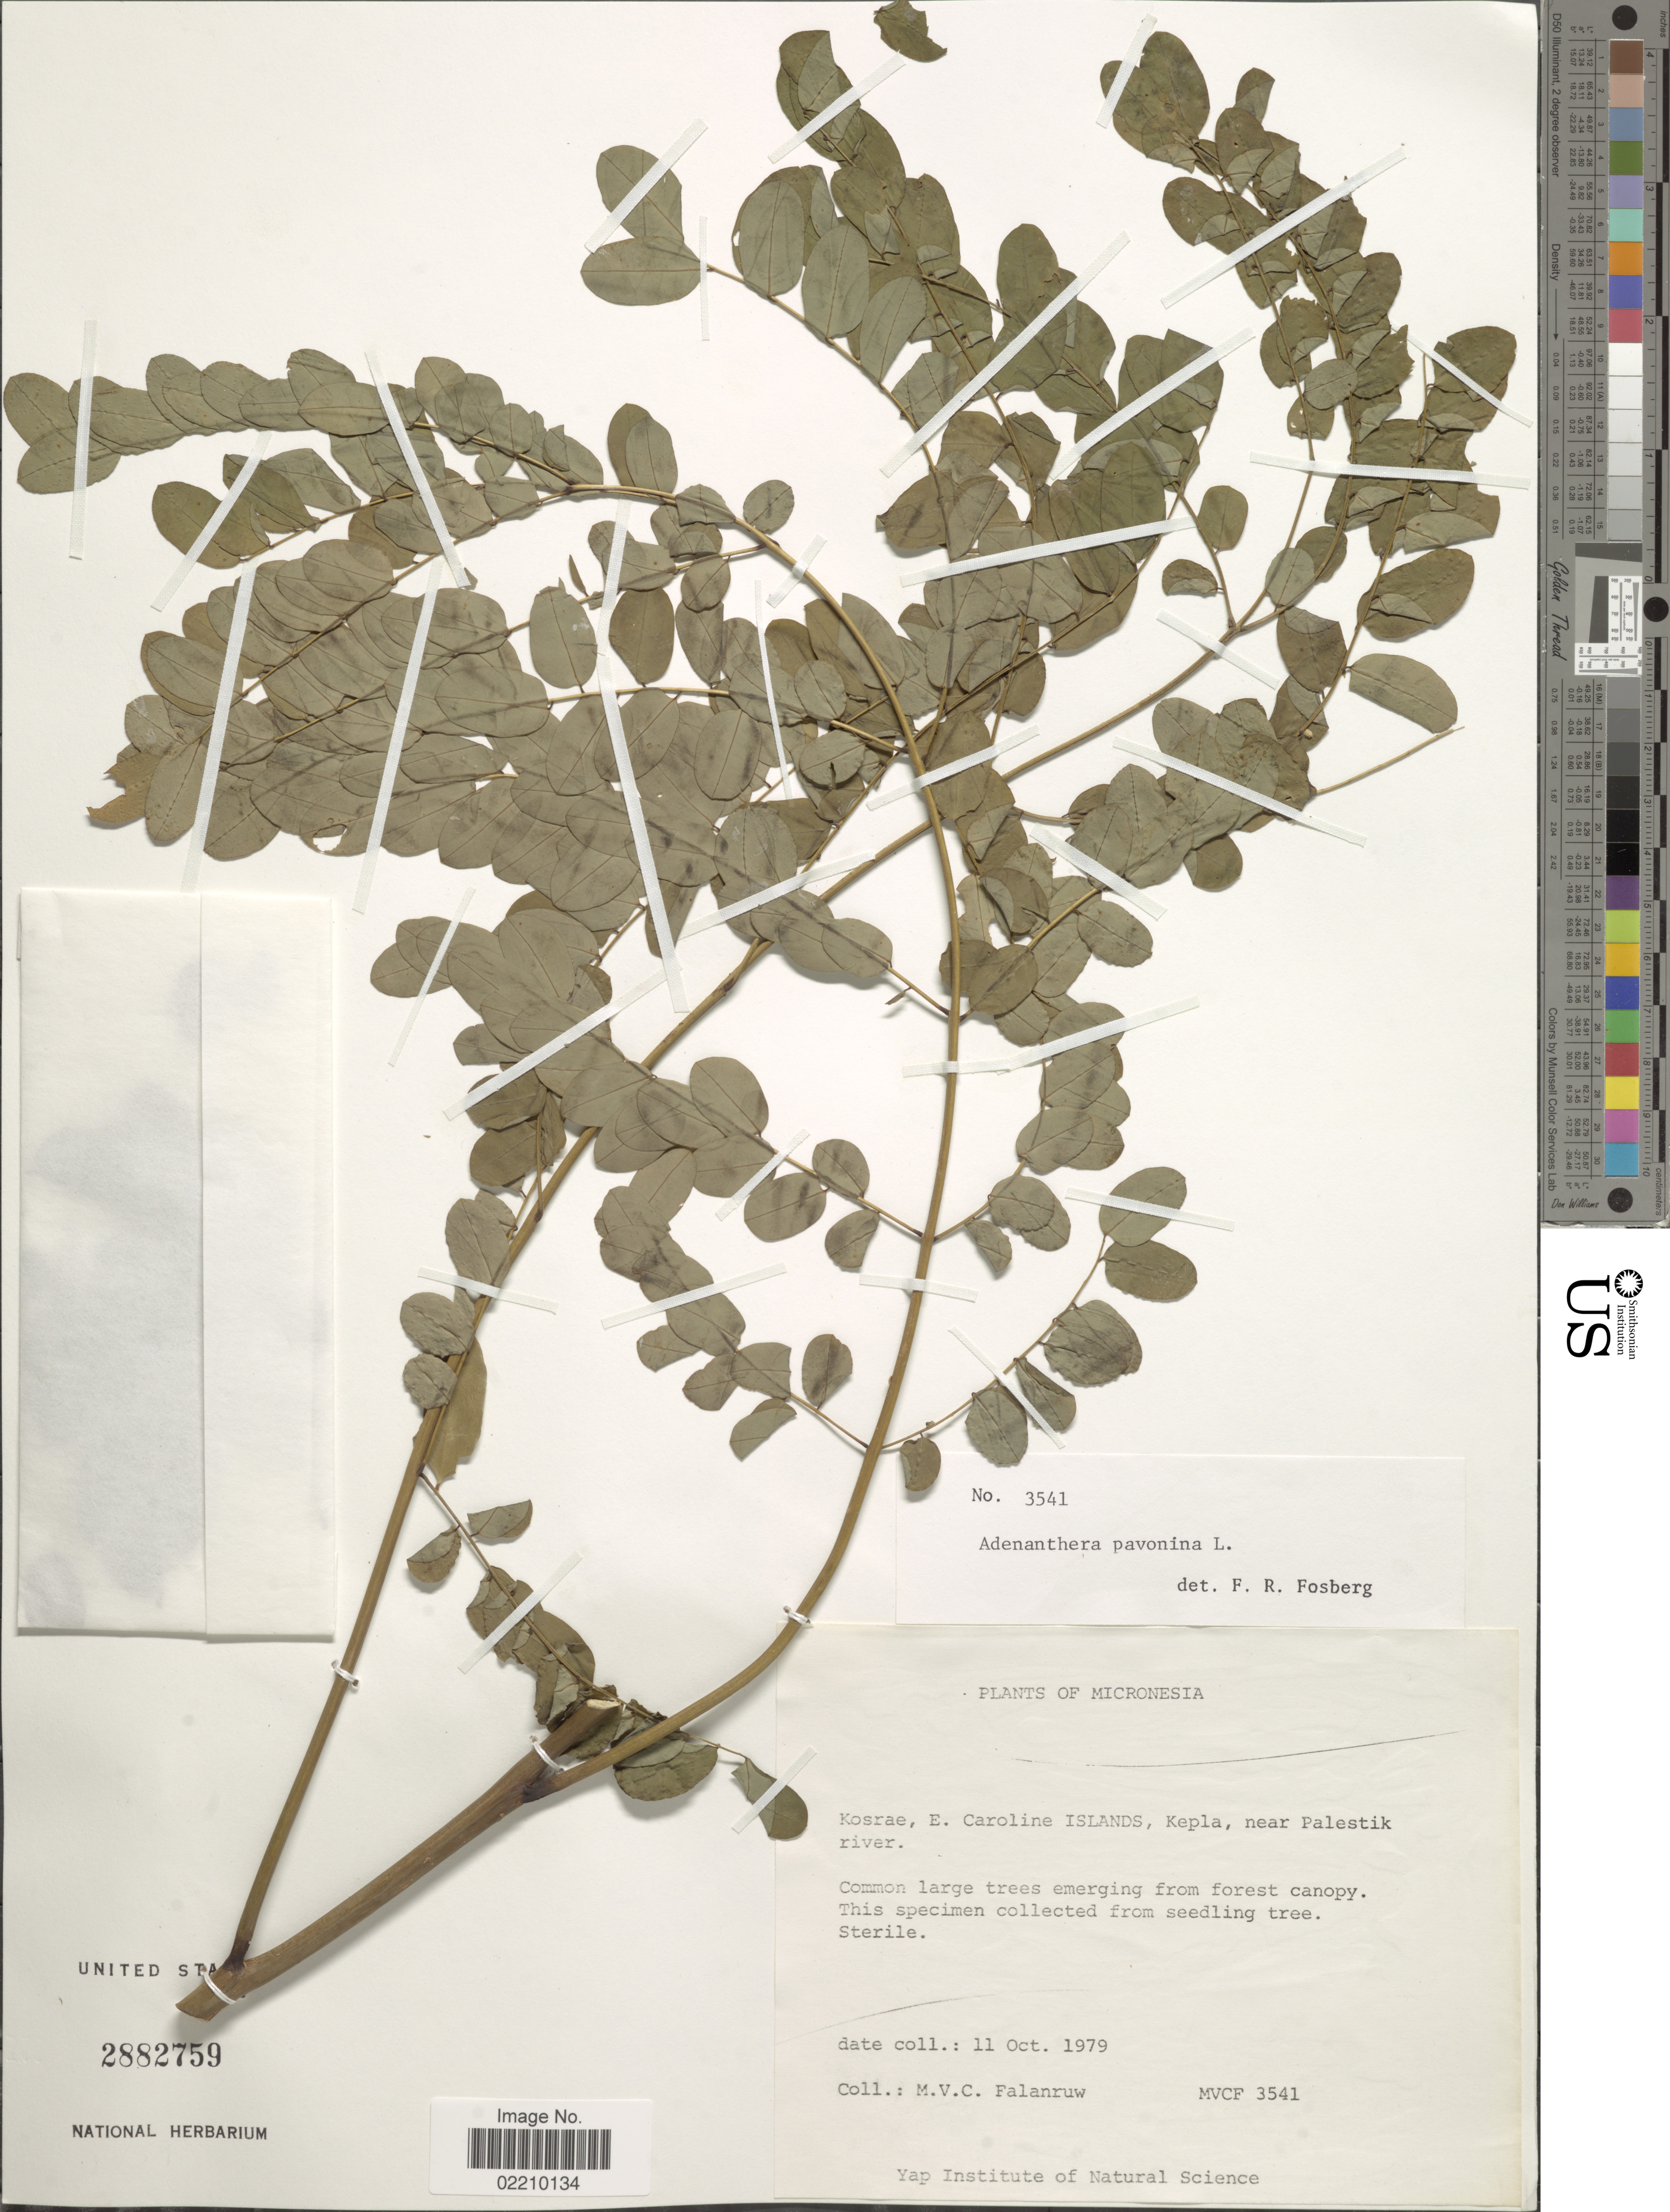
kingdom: Plantae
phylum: Tracheophyta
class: Magnoliopsida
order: Fabales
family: Fabaceae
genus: Adenanthera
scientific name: Adenanthera pavonina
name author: L.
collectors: M. V. Falanruw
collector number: MCVF 3541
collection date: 1979-10-11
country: Micronesia, Federated States of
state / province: Kosrae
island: Kosrae [Kusaie]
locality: Micronesia, Kosrae, E. Caroline Islands, Kepla, near Palestik river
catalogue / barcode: US 2882759